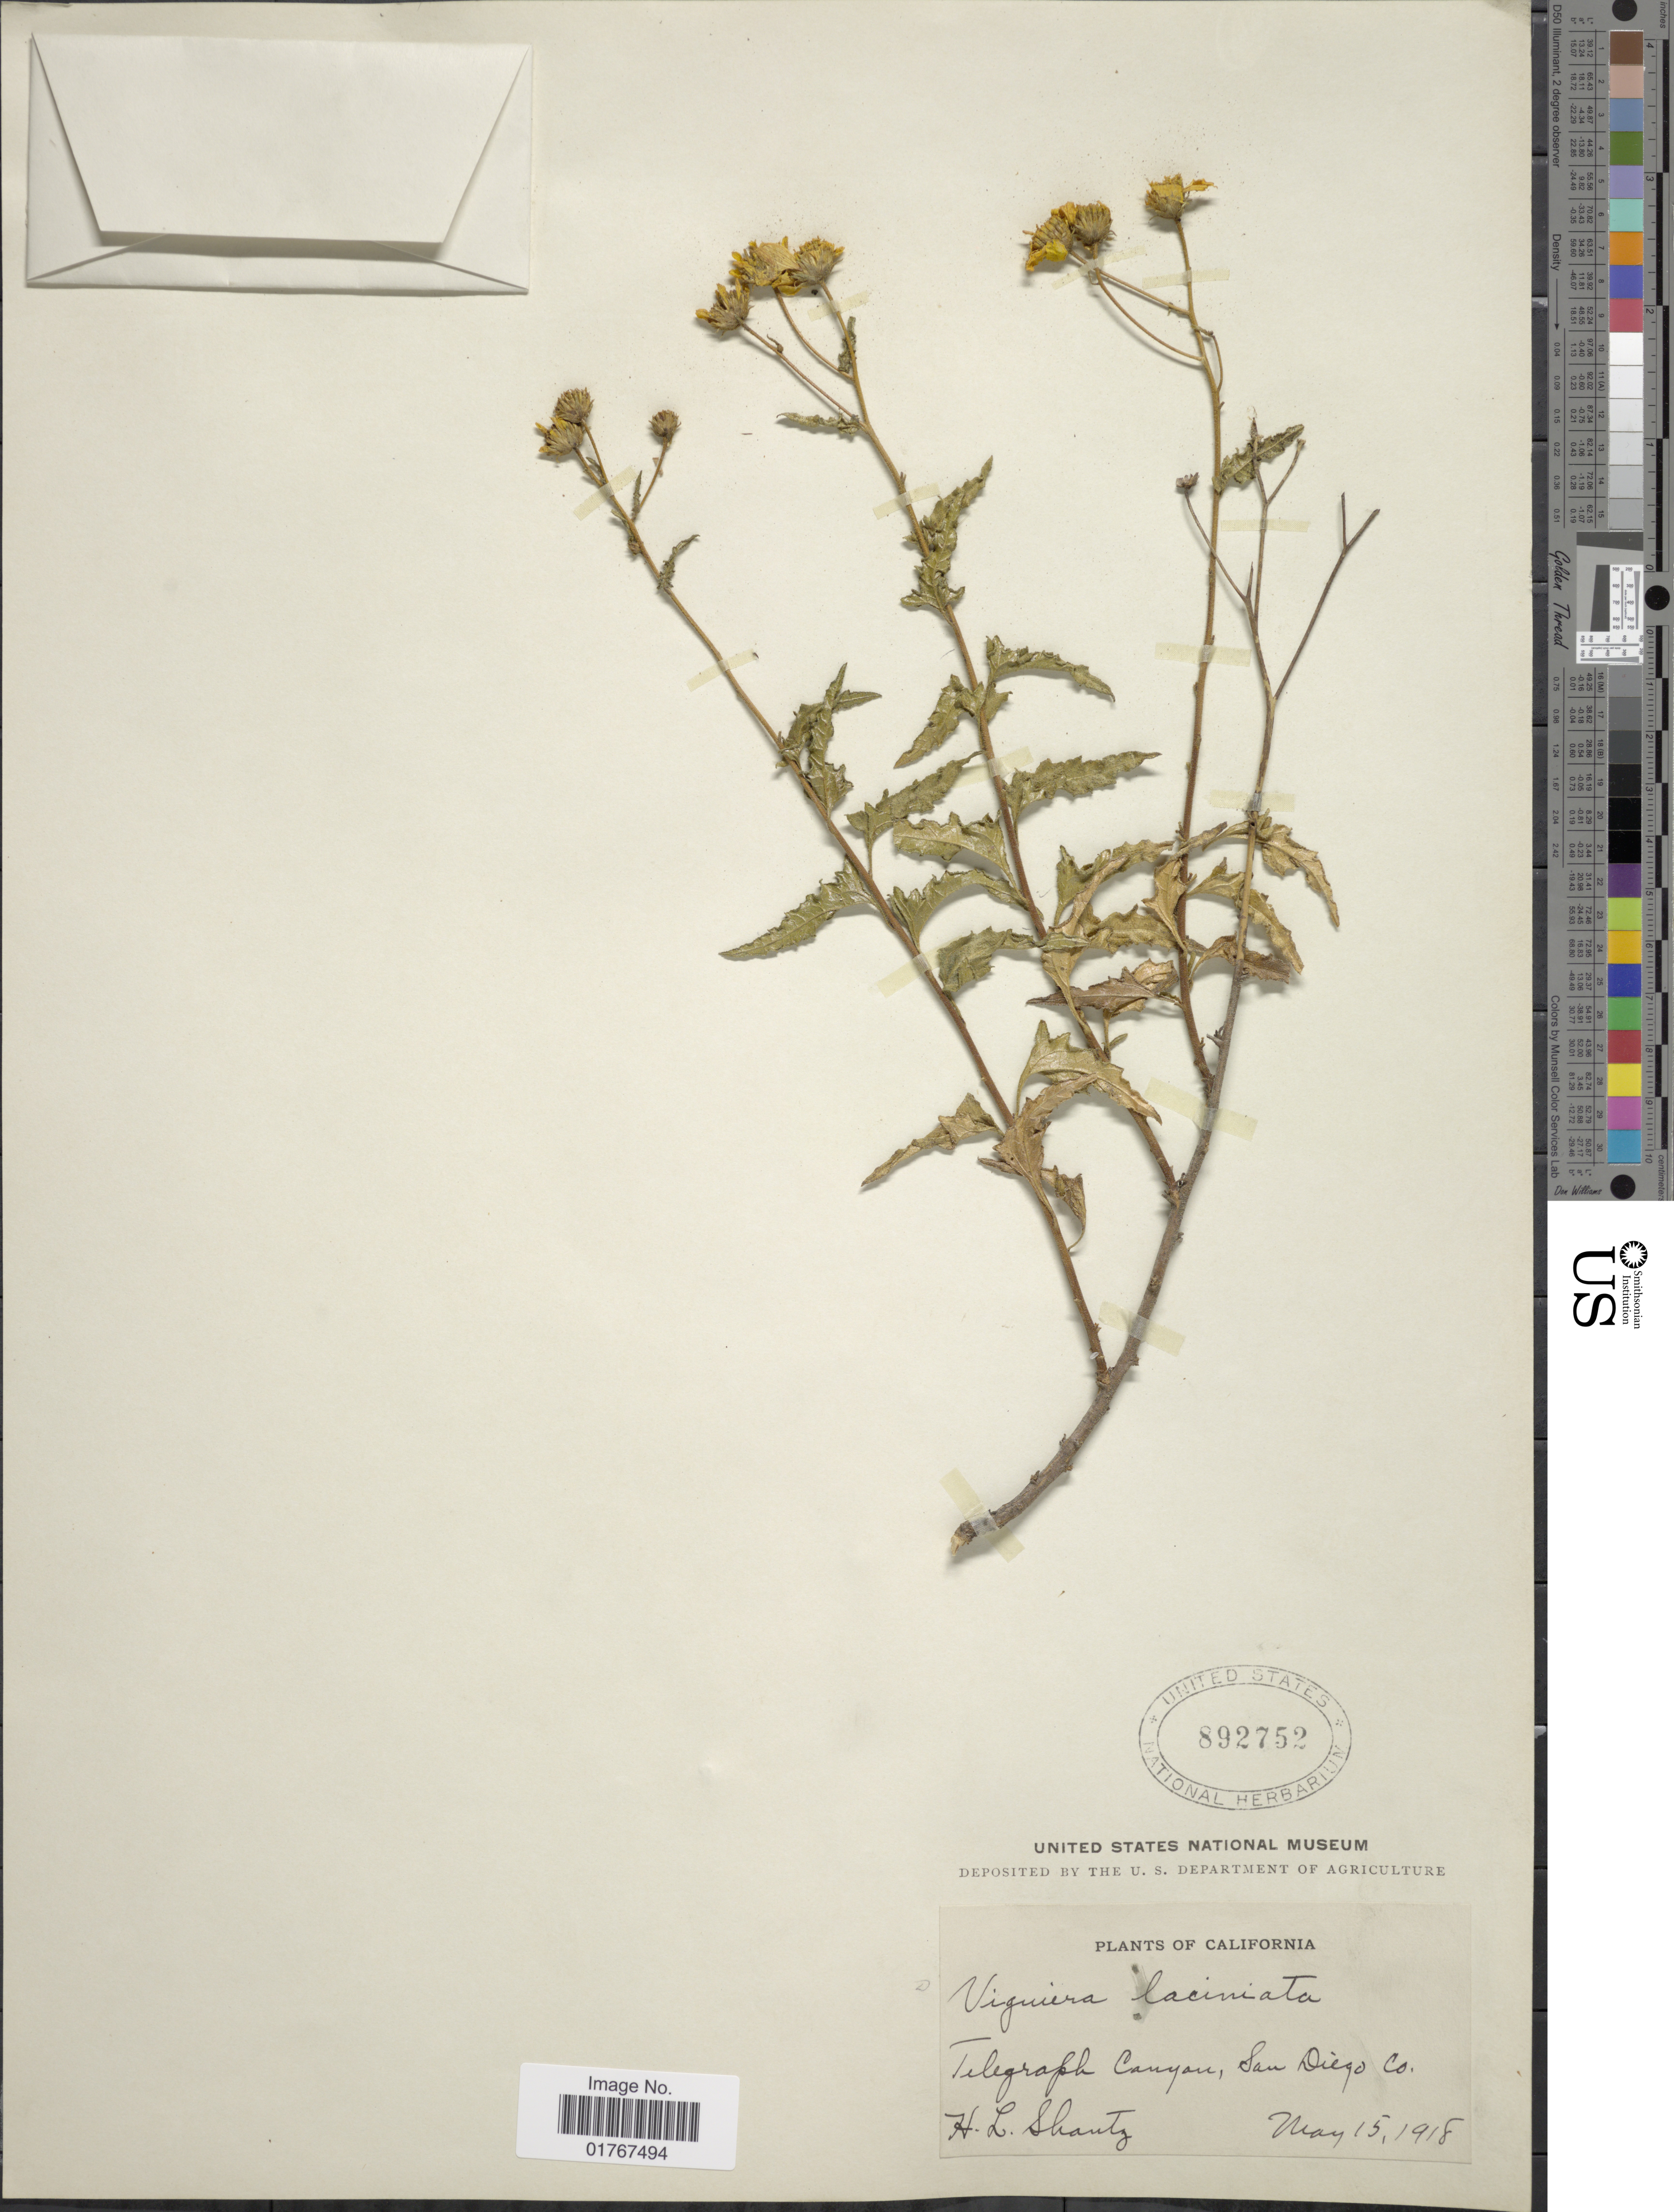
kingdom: Plantae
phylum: Tracheophyta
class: Magnoliopsida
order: Asterales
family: Asteraceae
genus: Viguiera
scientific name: Viguiera laciniata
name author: A. Gray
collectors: H. Shantz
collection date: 1918-05-15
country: United States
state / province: California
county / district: San Diego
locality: Telegraph Canyon, San Diego Co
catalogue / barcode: US 892752